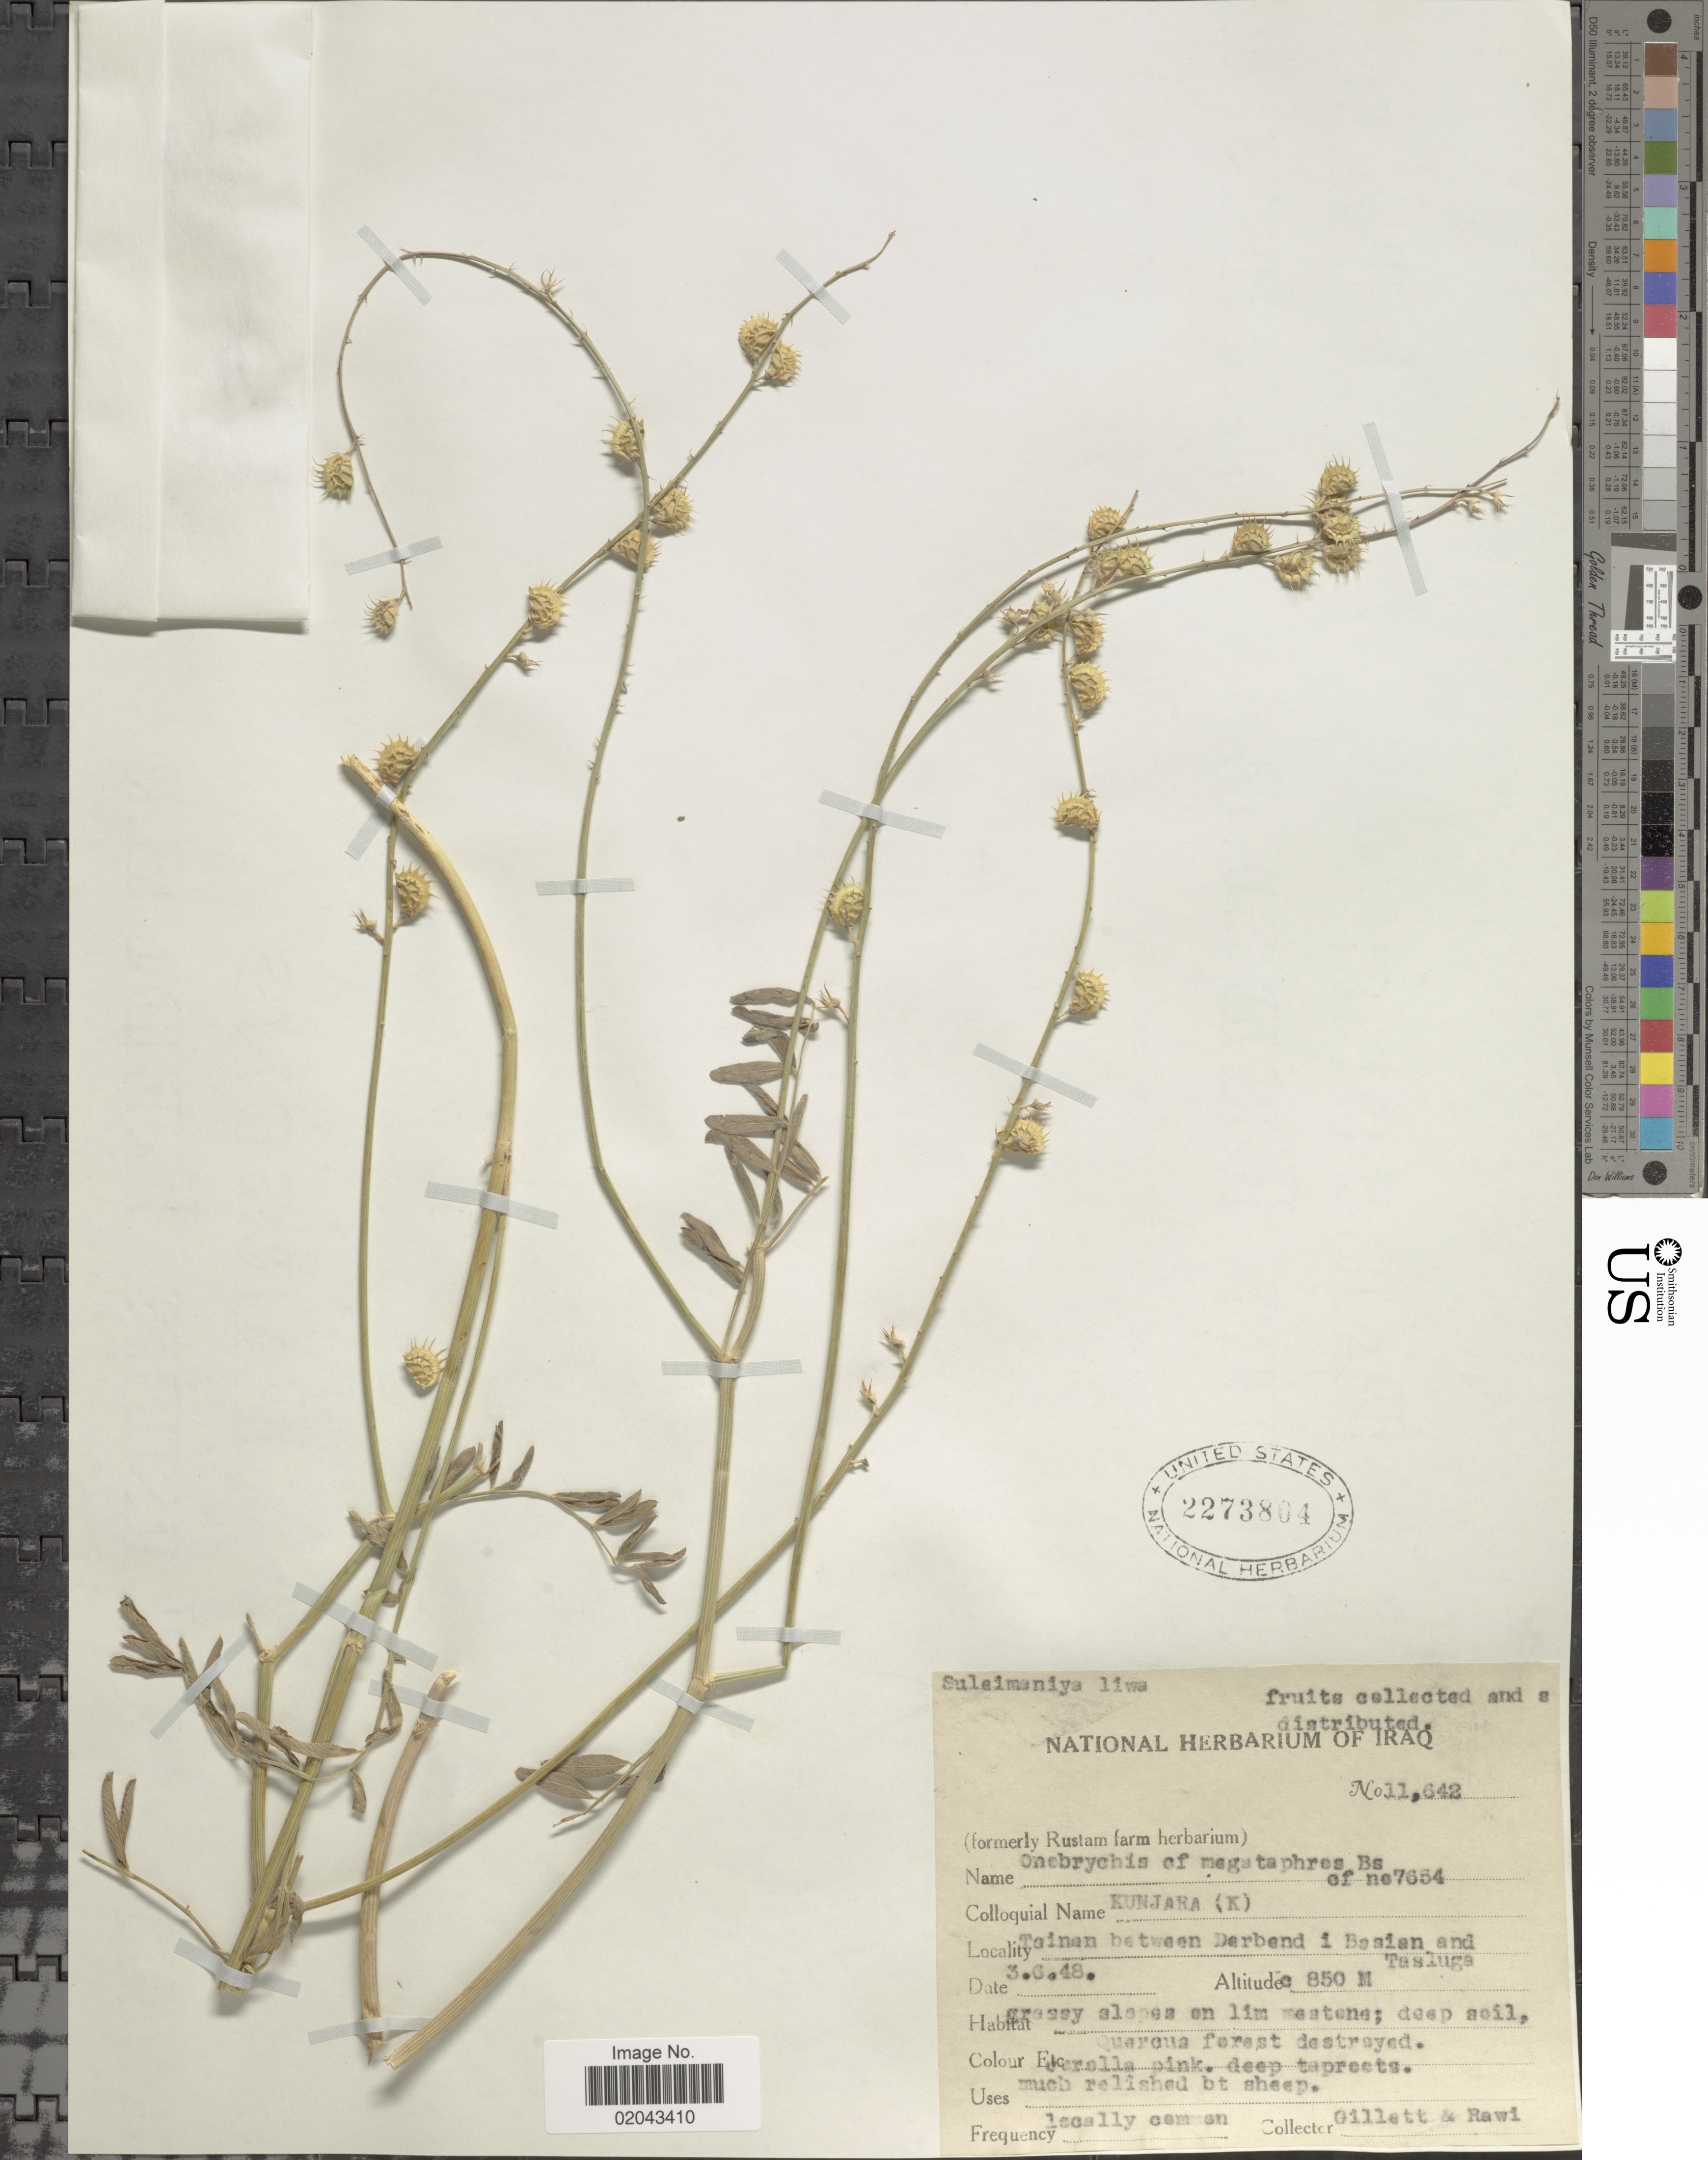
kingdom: Plantae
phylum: Tracheophyta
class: Magnoliopsida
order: Fabales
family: Fabaceae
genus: Onobrychis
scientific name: Onobrychis megataphros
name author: Boiss.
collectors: Gillett, -- & -. Rawi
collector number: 11642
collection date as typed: Transcribed d/m/y: 3/6/48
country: Iraq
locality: Tainan between Derbend i Basian and Tasluga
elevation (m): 850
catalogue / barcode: US 2273804